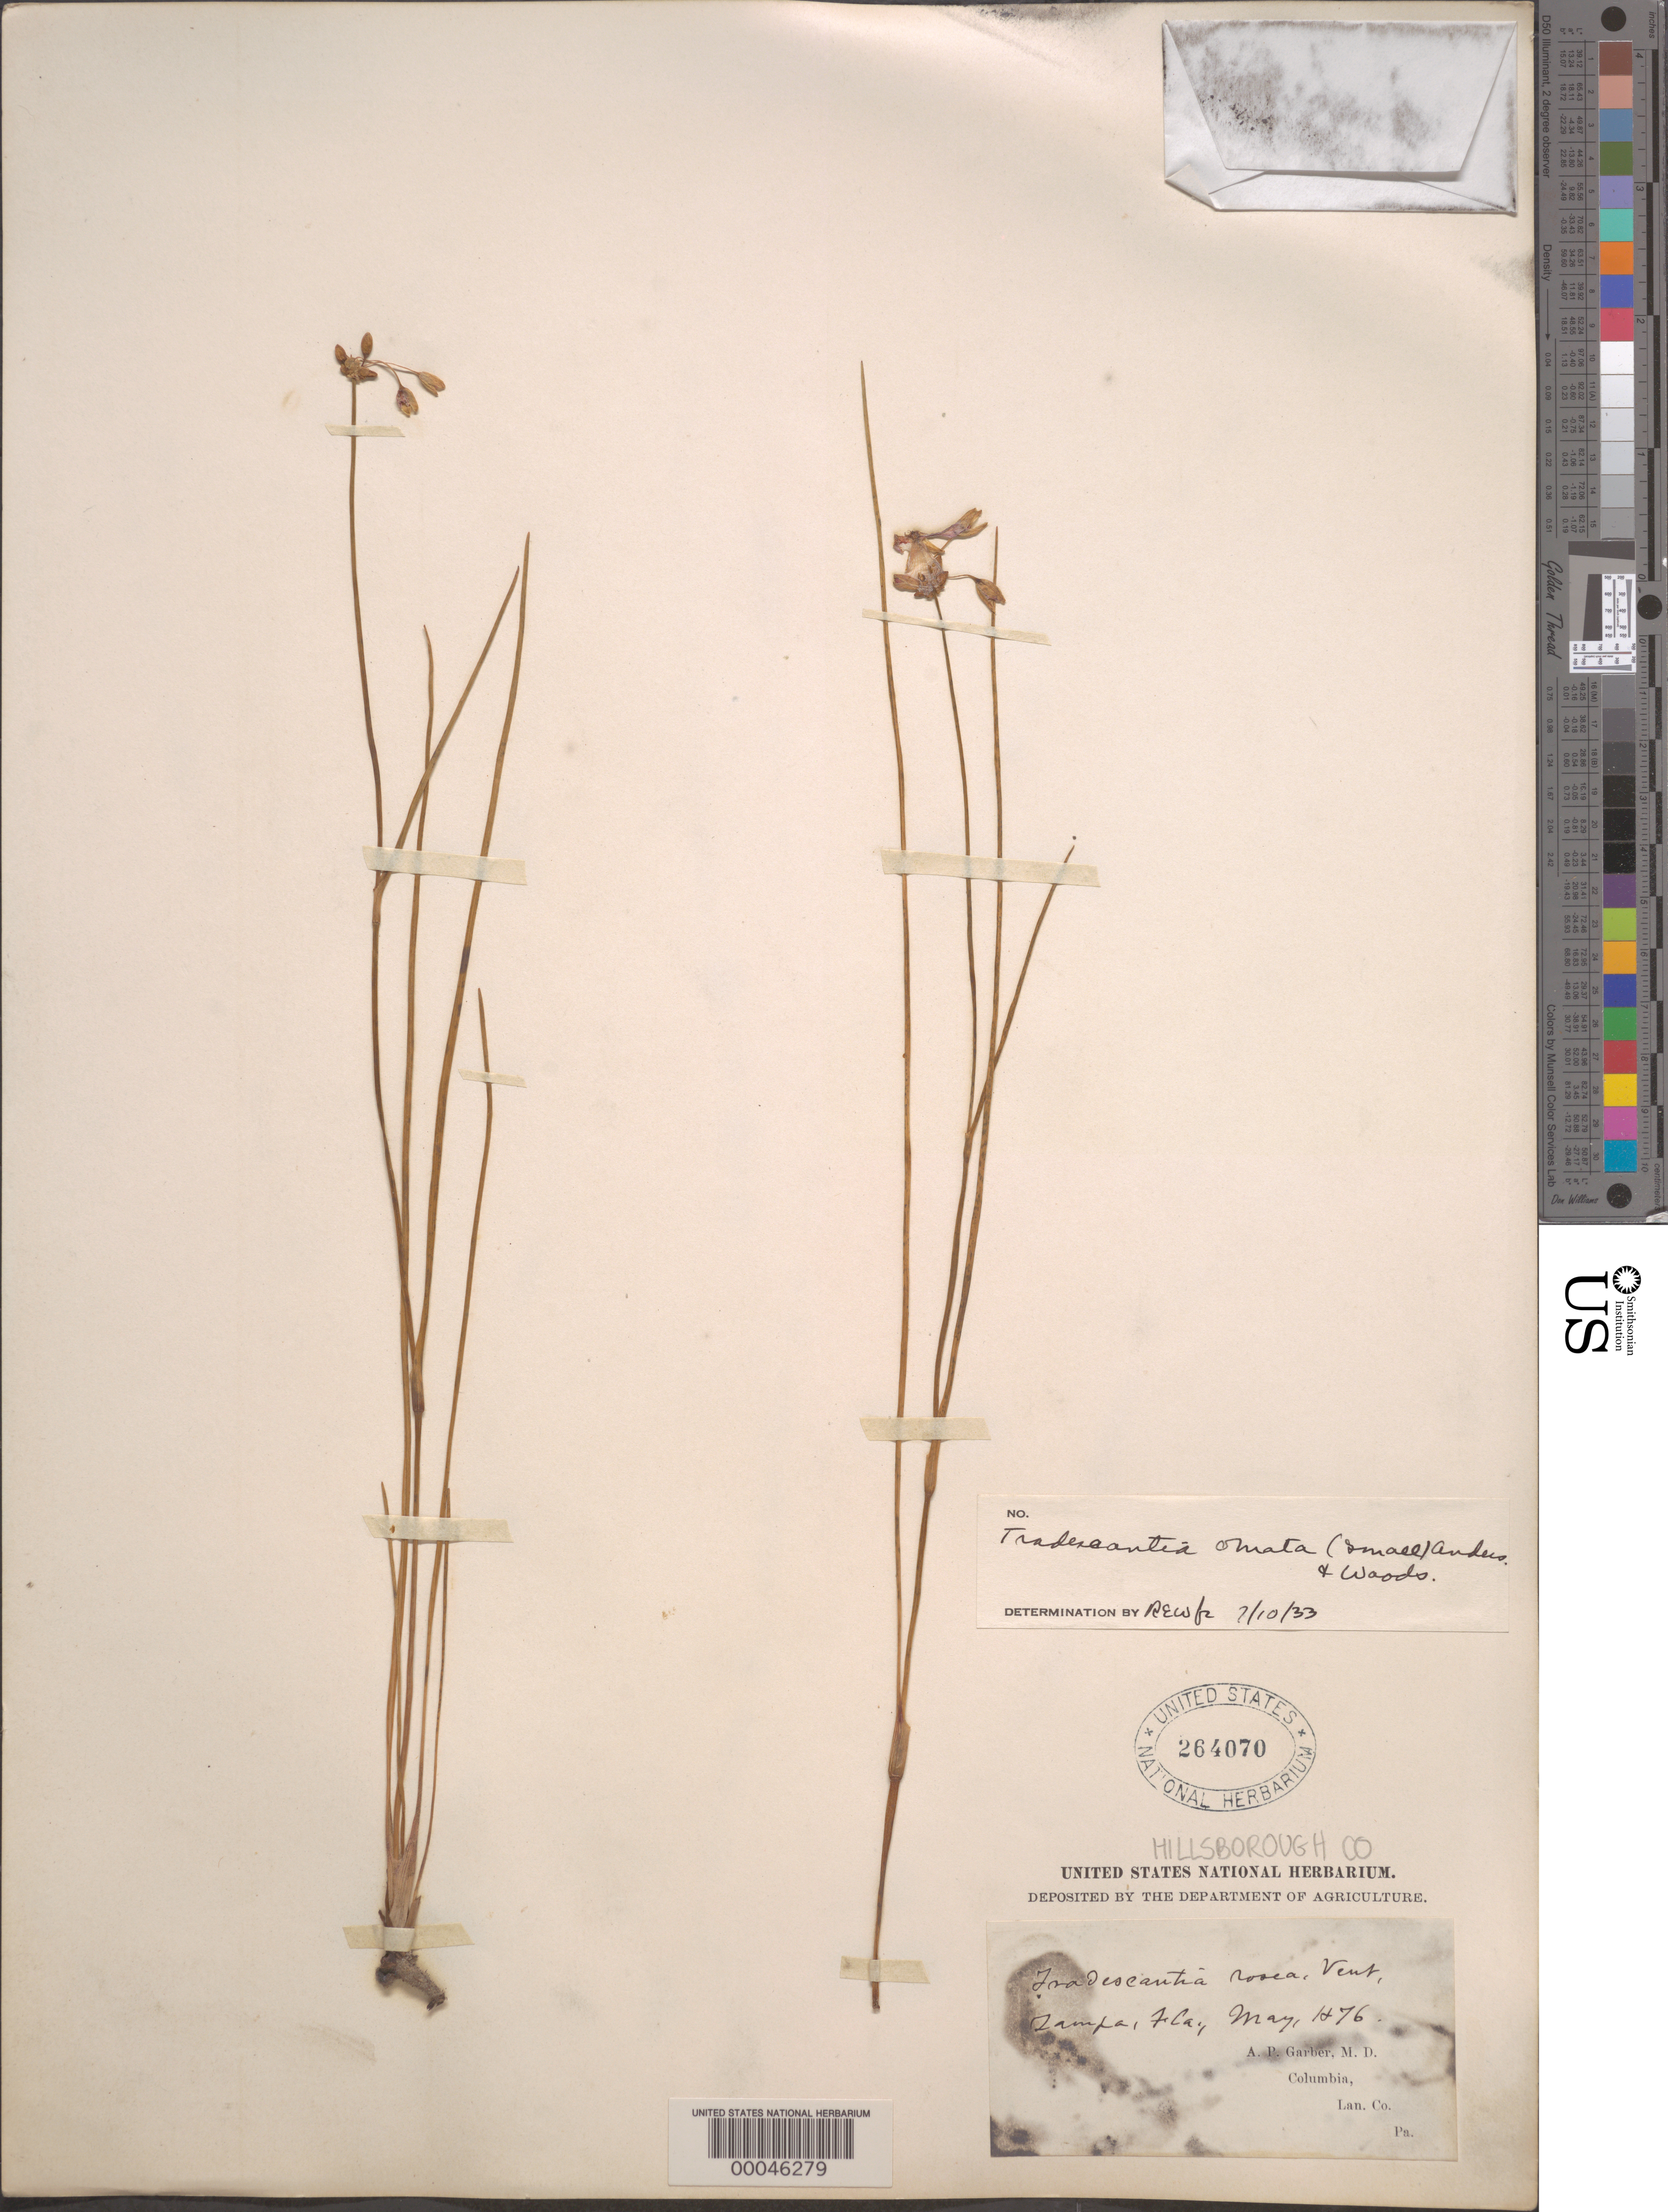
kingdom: Plantae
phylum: Tracheophyta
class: Liliopsida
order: Commelinales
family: Commelinaceae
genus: Cuthbertia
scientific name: Cuthbertia ornata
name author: Small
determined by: Strong, Mark T., (BOT), Smithsonian Institution - National Museum of Natural History (UNITED STATES)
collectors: A. P. Garber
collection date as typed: May 1876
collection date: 1876-05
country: United States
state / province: Florida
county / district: Hillsborough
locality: Tampa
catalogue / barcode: US 264070